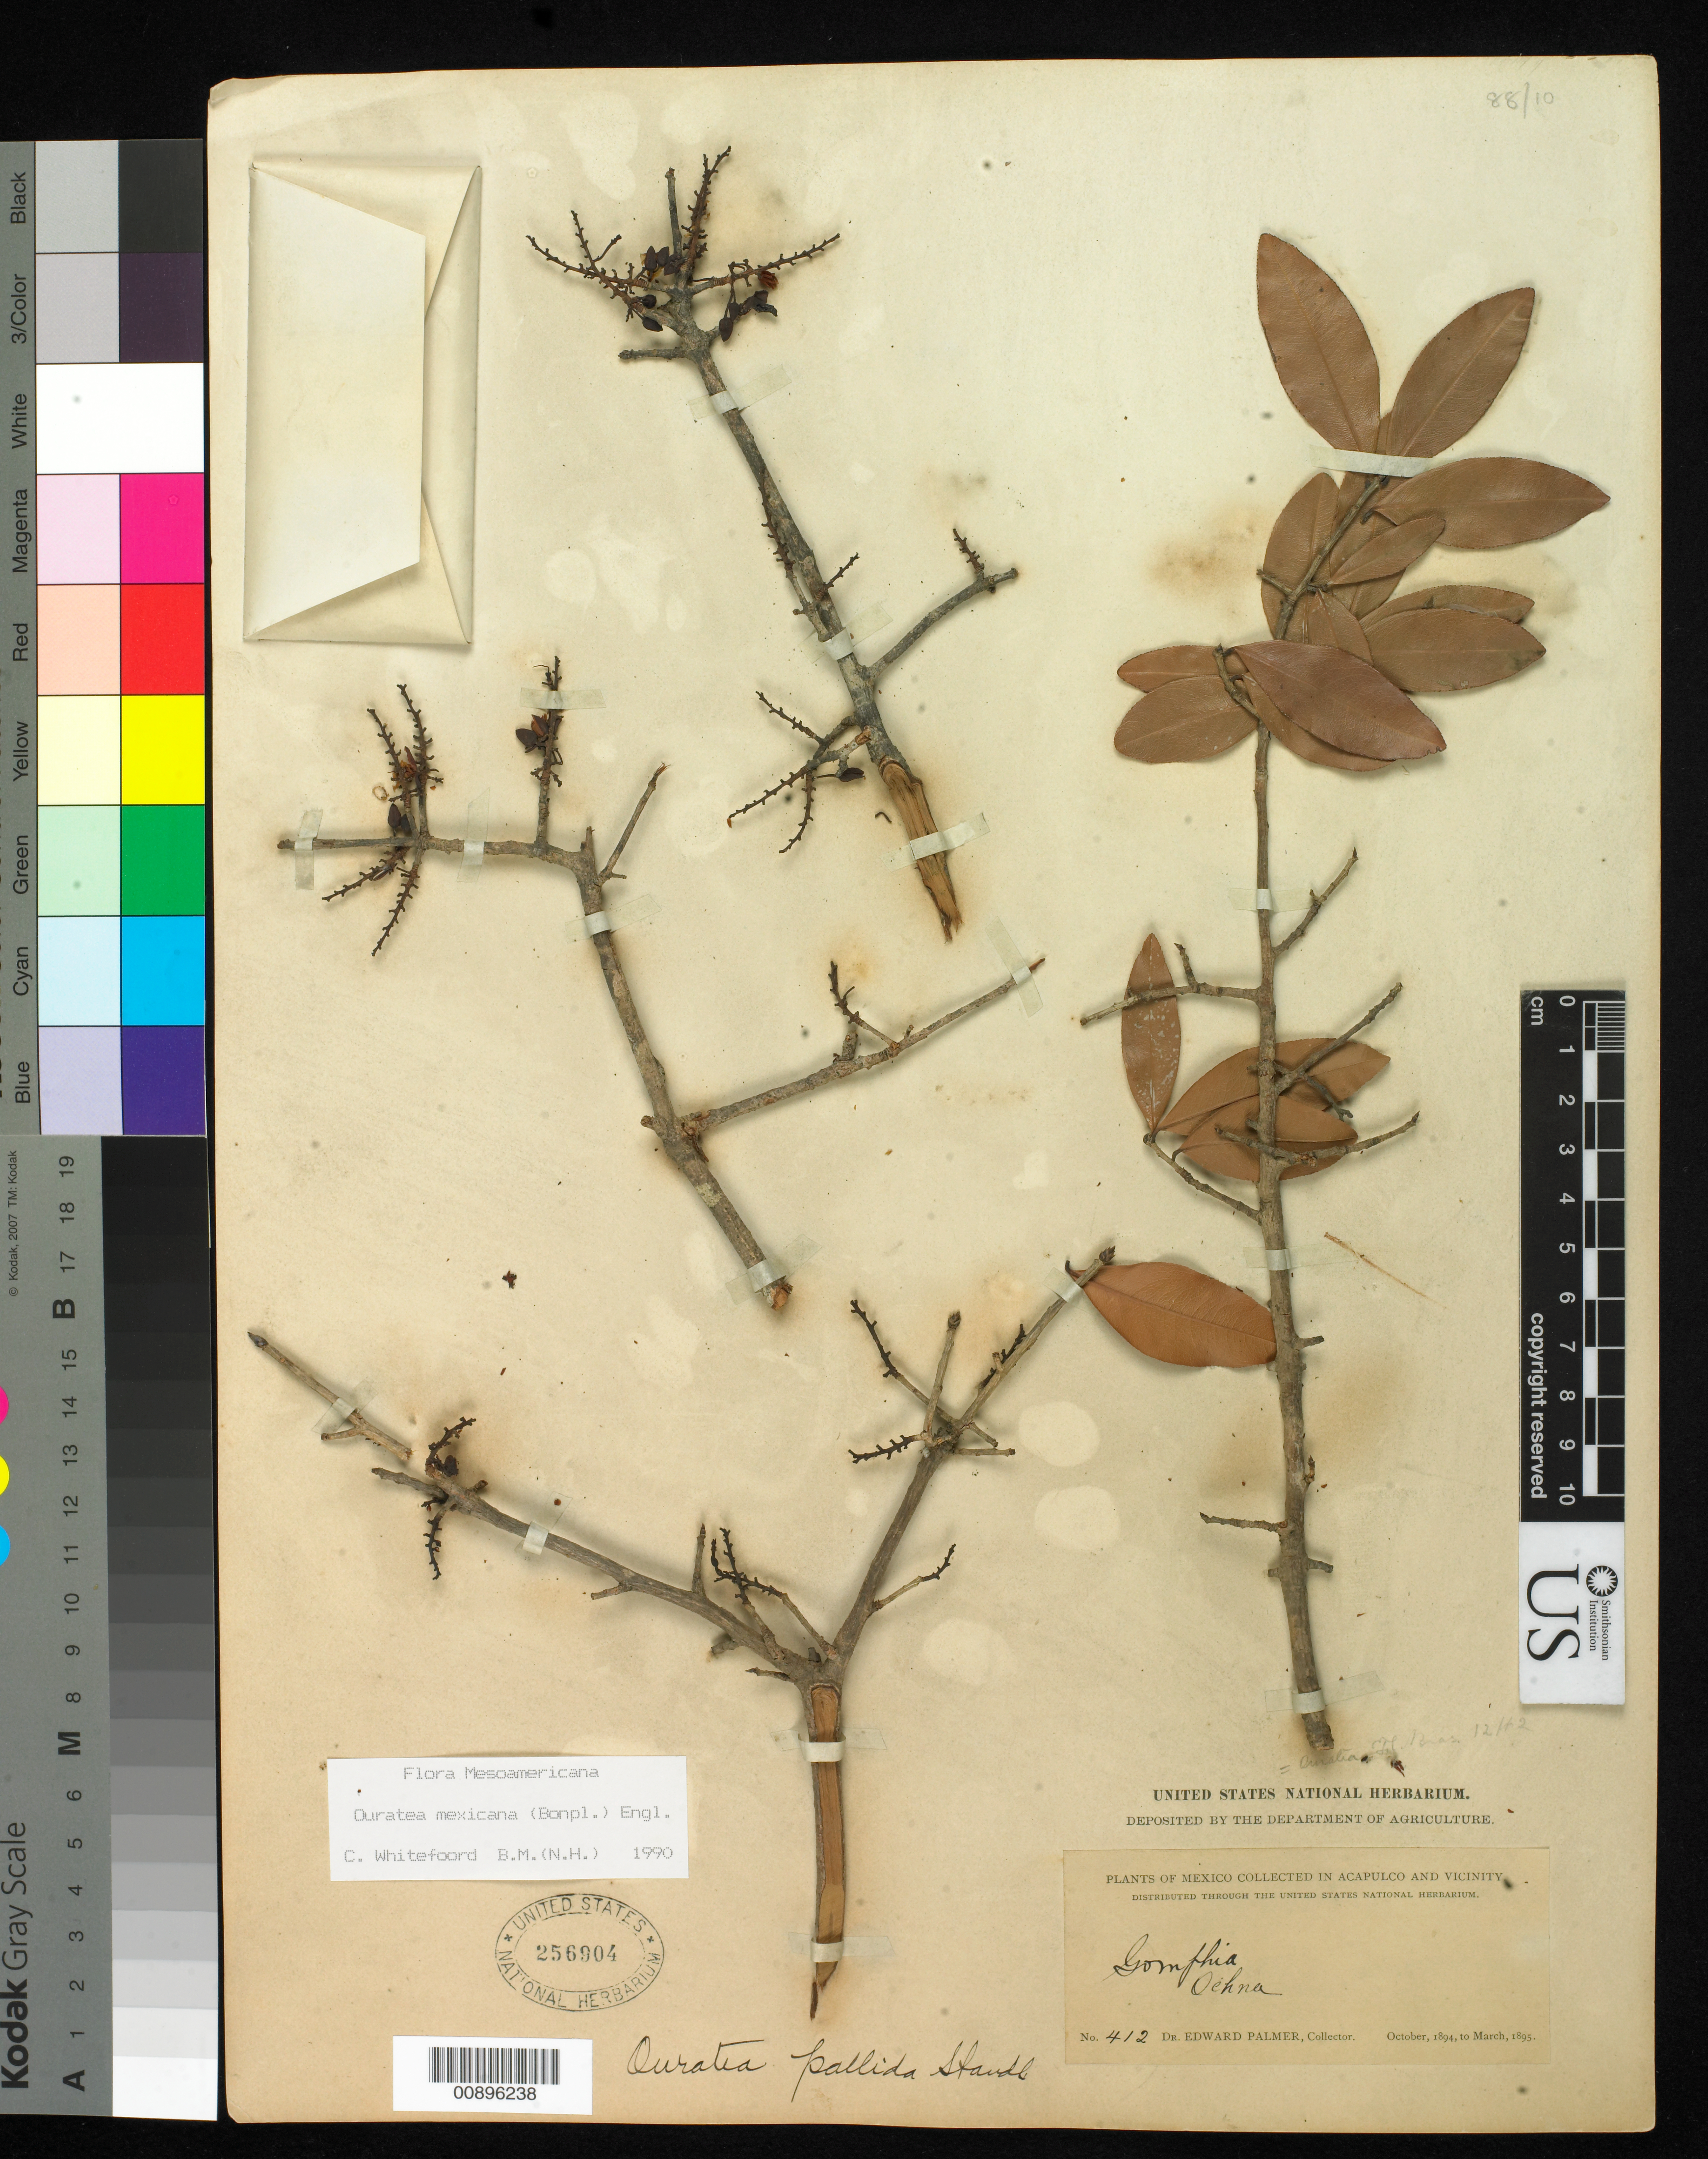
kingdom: Plantae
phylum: Tracheophyta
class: Magnoliopsida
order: Malpighiales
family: Ochnaceae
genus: Ouratea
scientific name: Ouratea mexicana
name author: (Humb.) Engl.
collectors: E. Palmer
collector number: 412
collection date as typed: Oct 1894 to -- Mar 1895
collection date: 1894-10/1895-03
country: Mexico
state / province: Guerrero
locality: Acapulco, Guerrero and vicinity.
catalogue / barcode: US 256904